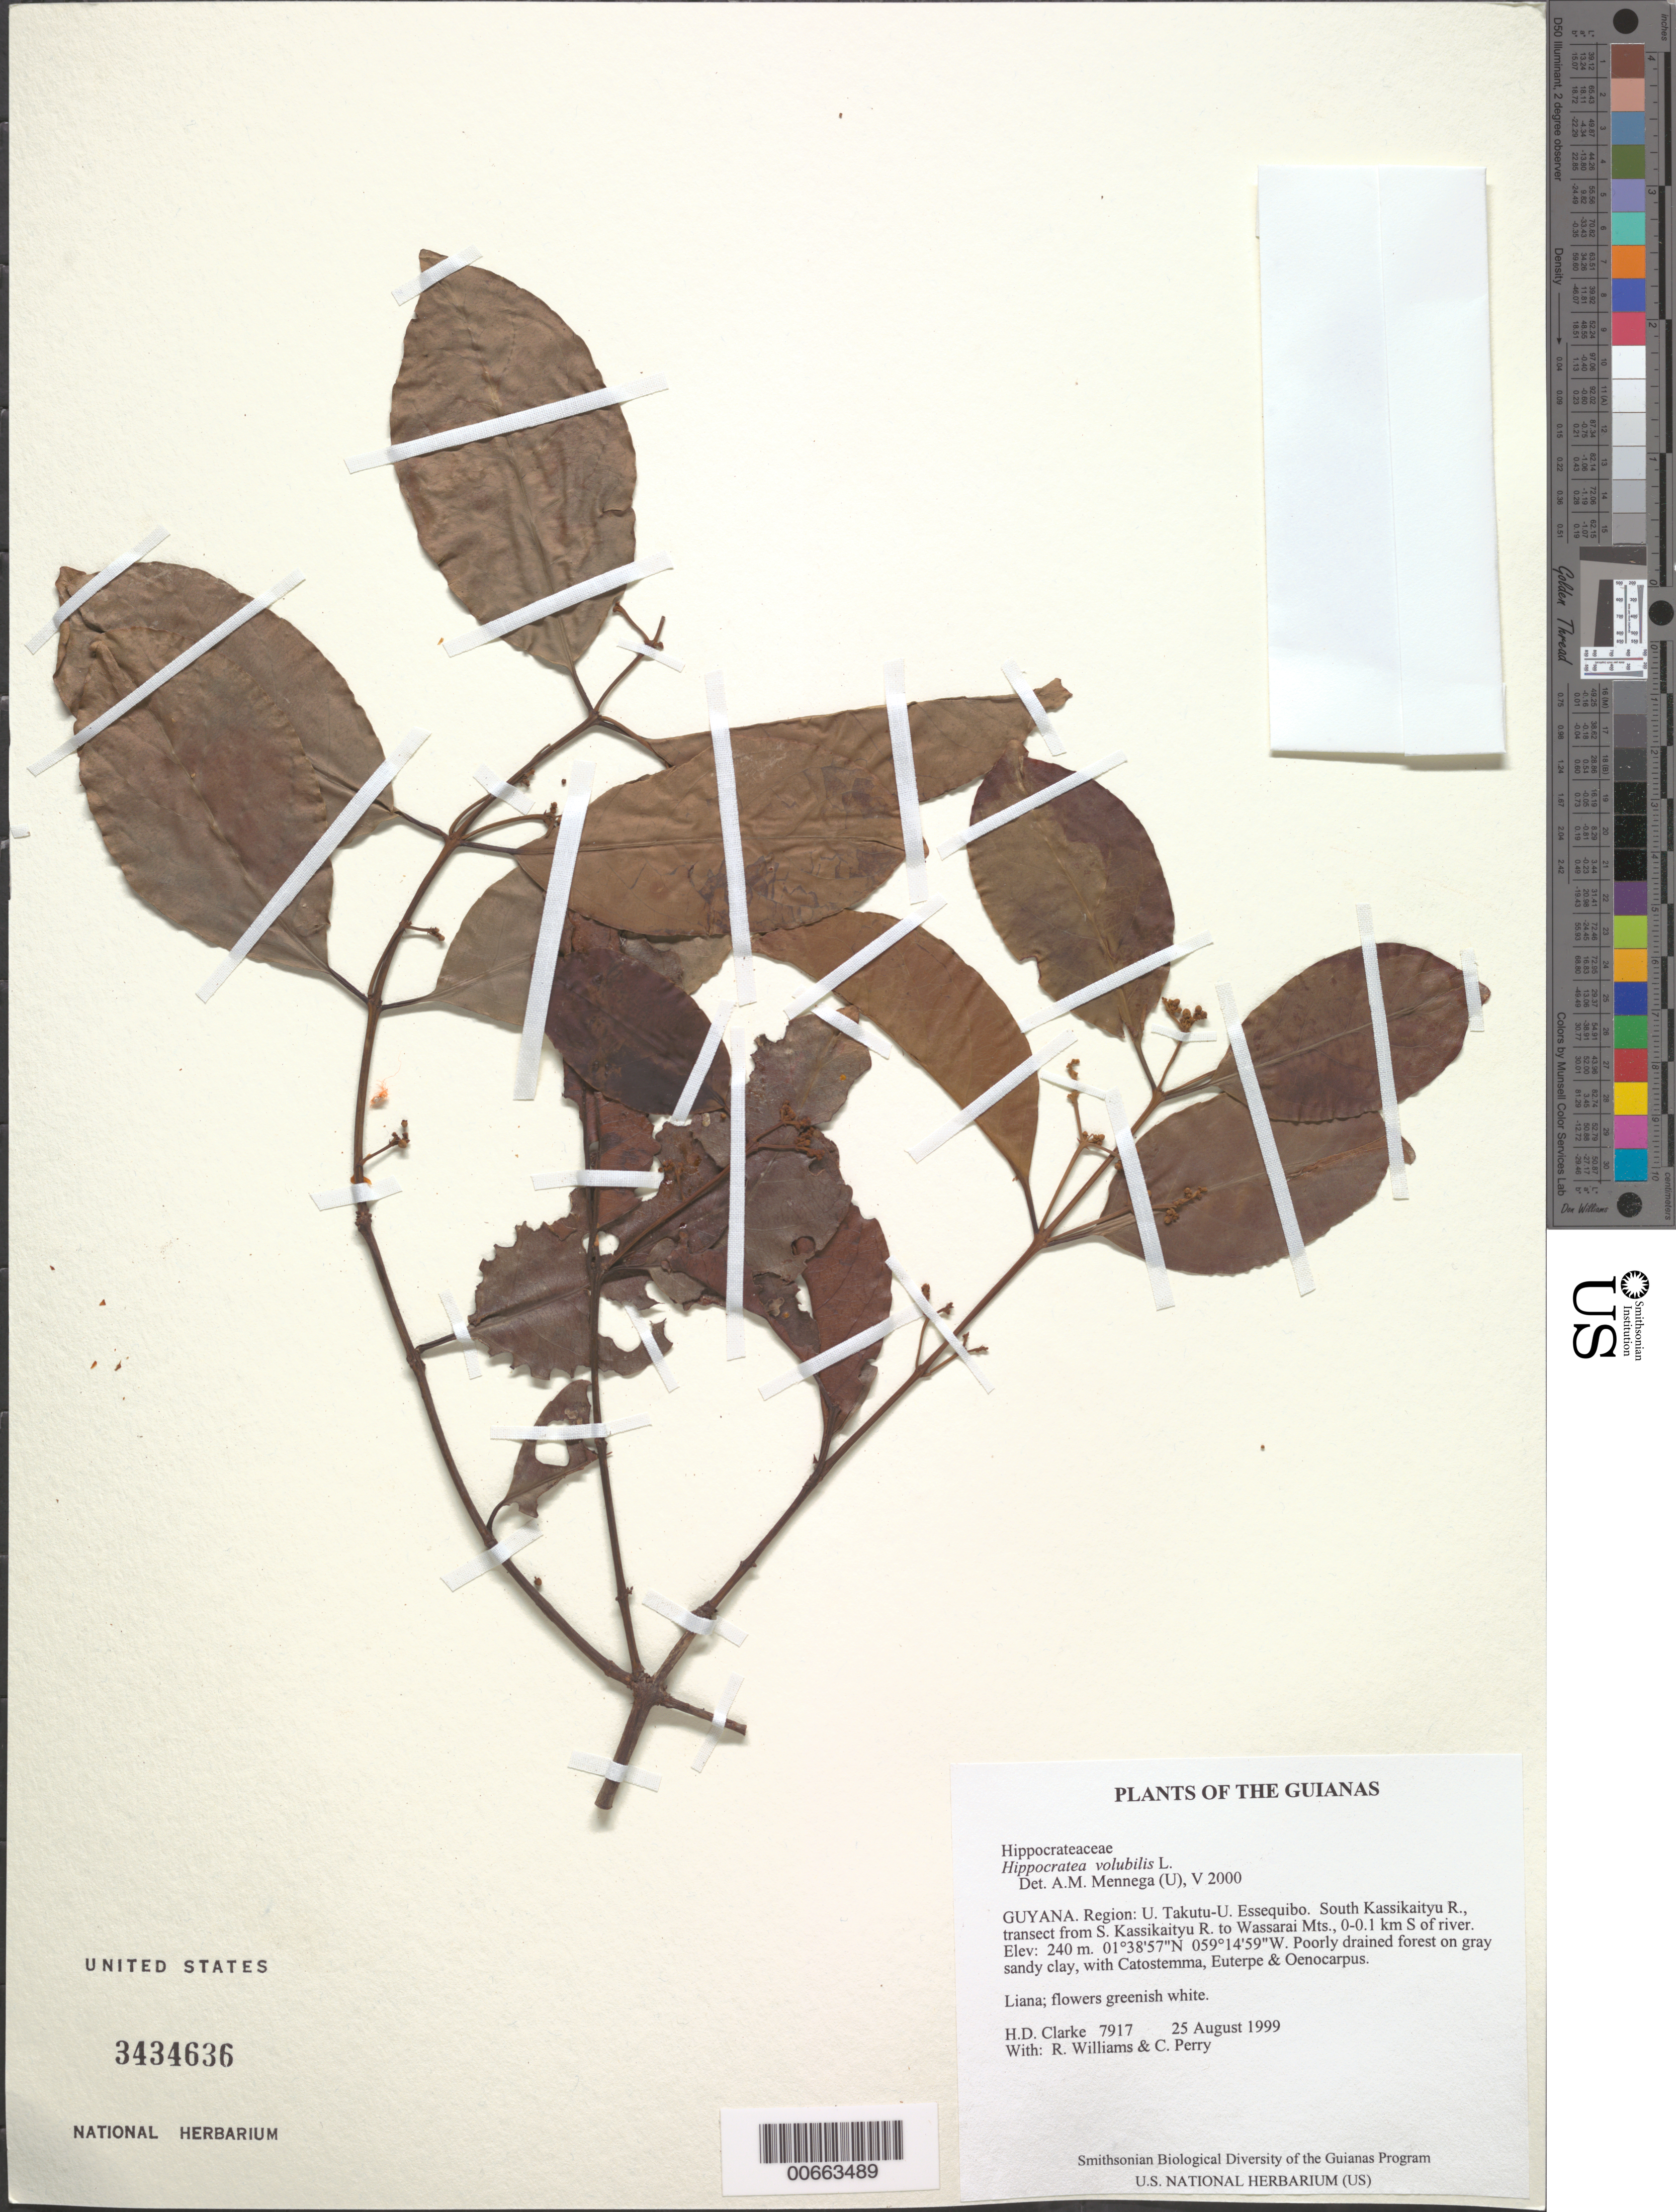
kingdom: Plantae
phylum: Tracheophyta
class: Magnoliopsida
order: Celastrales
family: Celastraceae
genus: Hippocratea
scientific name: Hippocratea volubilis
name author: L.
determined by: Mennega, A. M. W.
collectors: H. D. Clarke, R. Williams & C. Perry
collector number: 7917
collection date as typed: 25 August 1999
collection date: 1999-08-25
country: Guyana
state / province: U. Takutu-U. Essequibo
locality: South Kassikaityu R., transect from S. Kassikaityu R. to Wassarai Mts., 0-0.1 km S of river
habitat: Poorly drained forest on gray sandy clay, with Catostemma, Euterpe & Oenocarpus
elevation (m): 240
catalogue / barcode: US 3434636